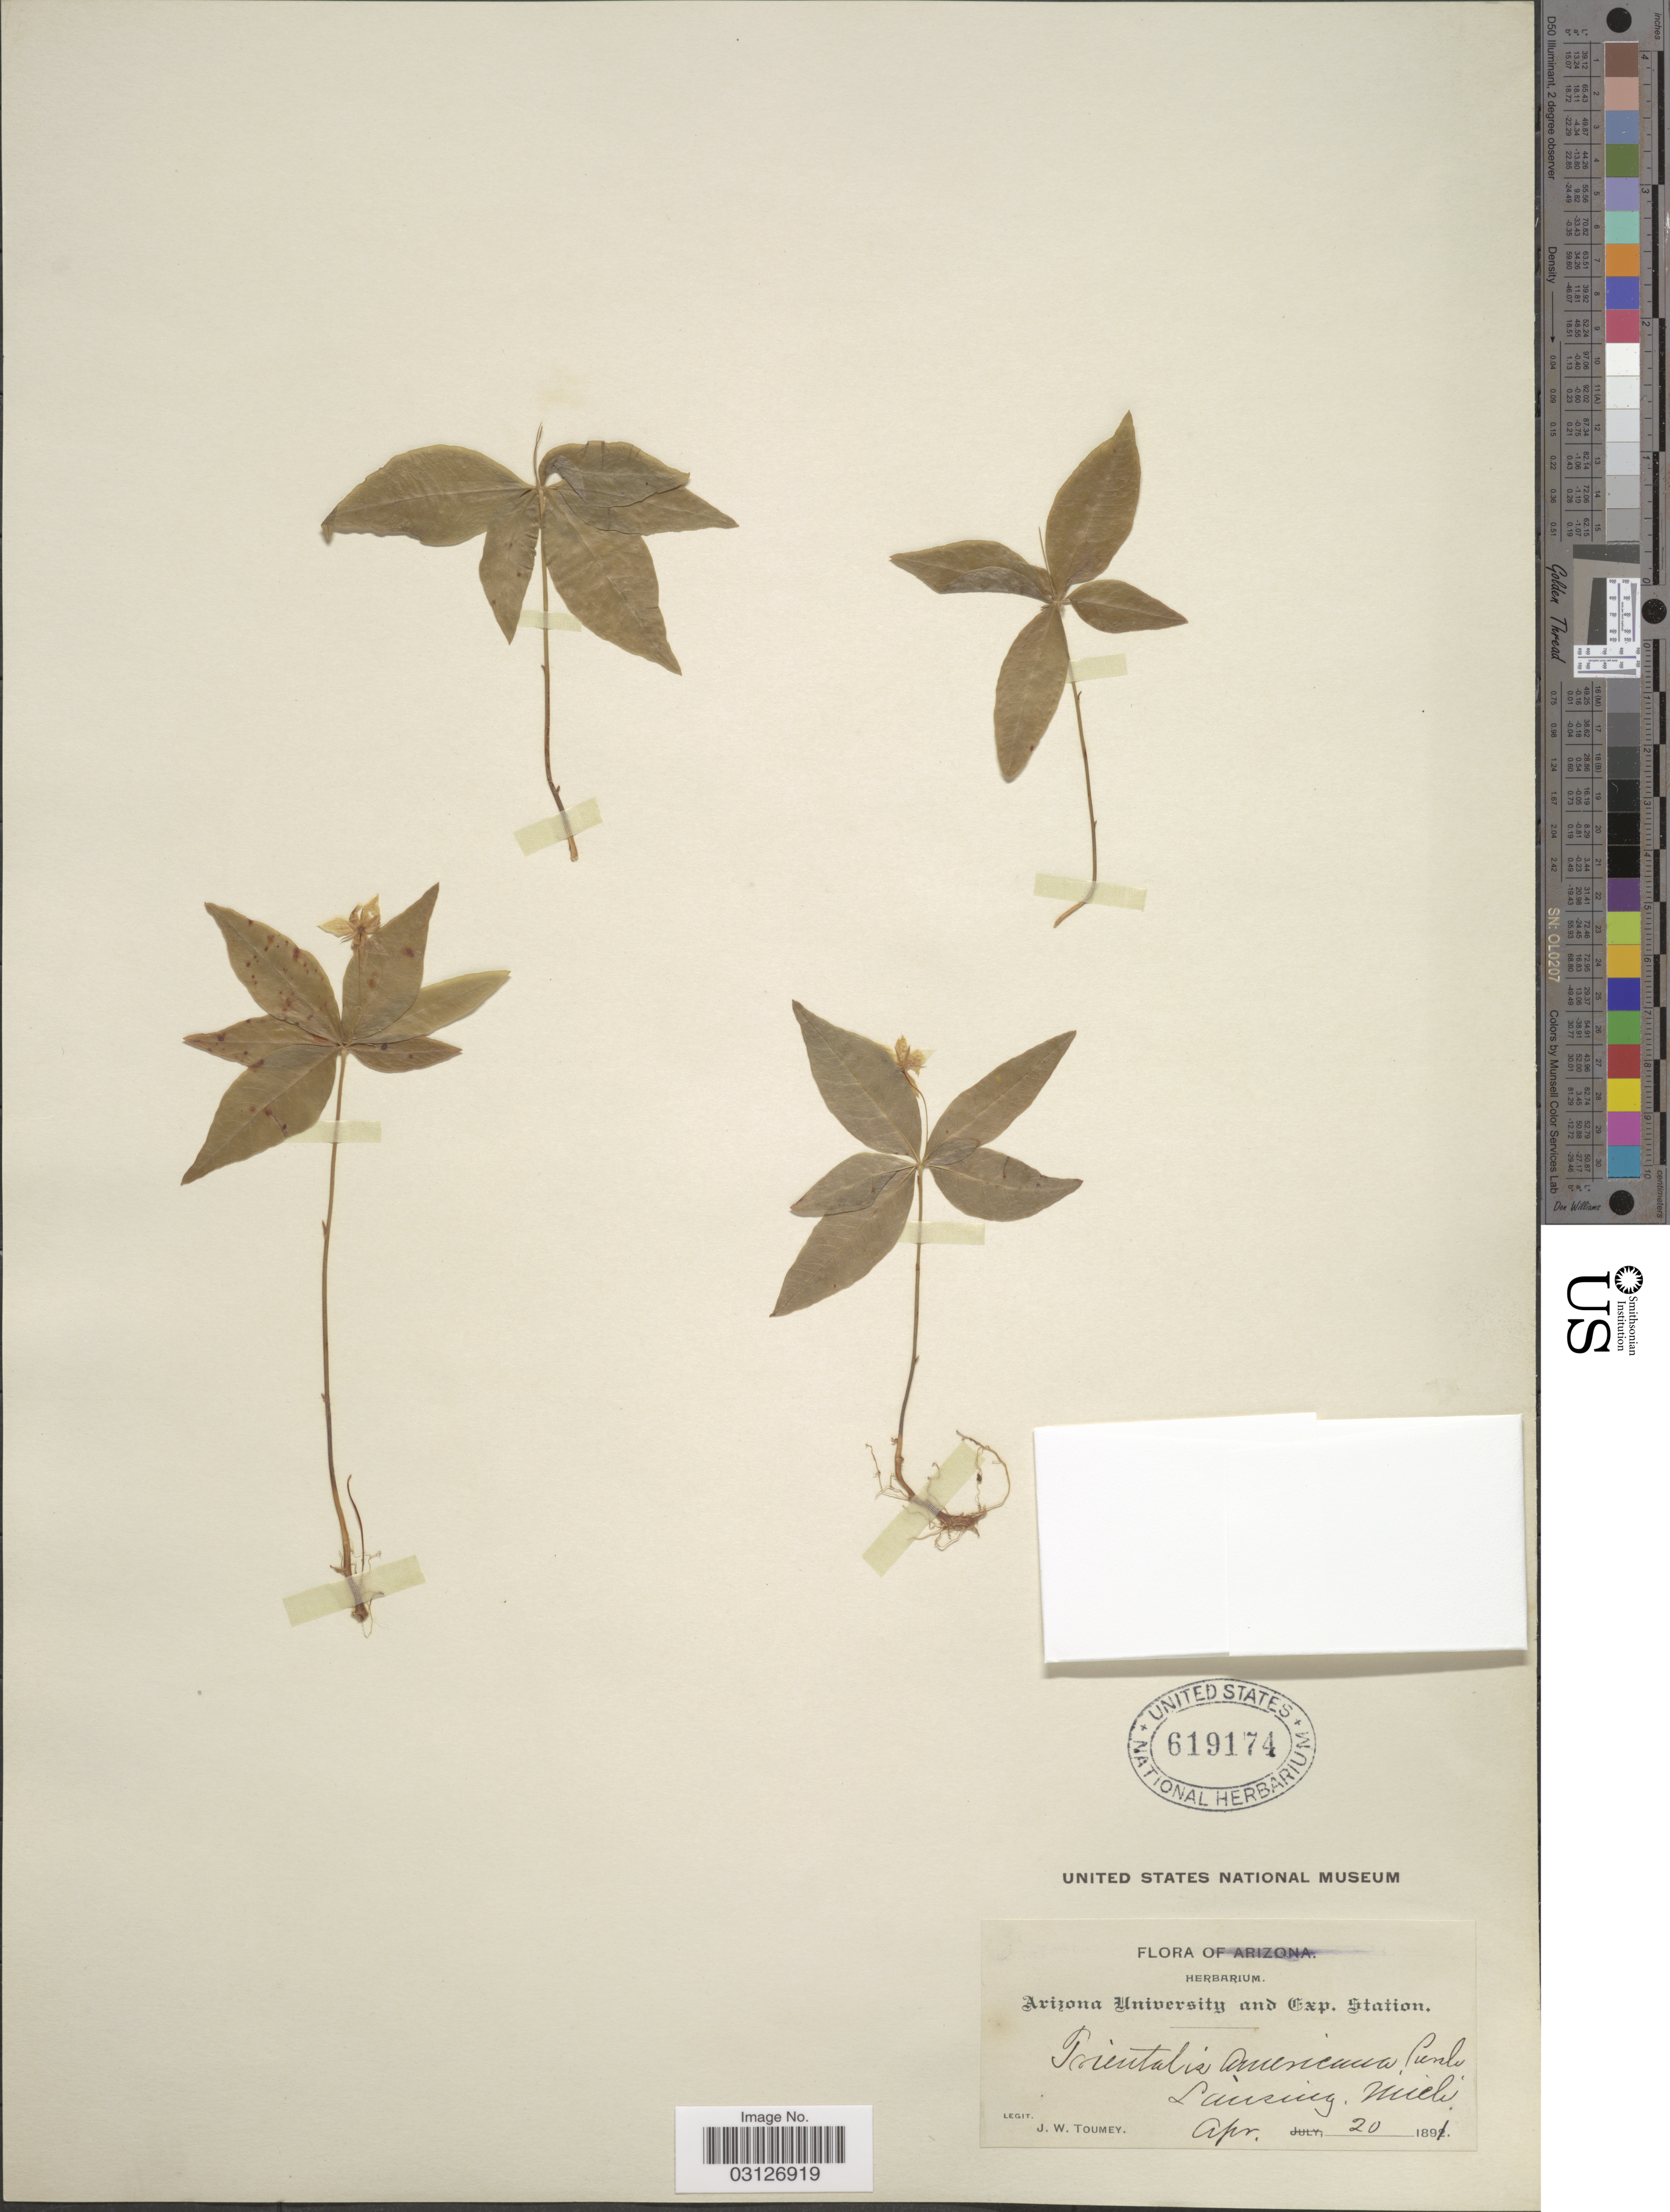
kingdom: Plantae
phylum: Tracheophyta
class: Magnoliopsida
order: Ericales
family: Primulaceae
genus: Trientalis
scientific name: Trientalis americana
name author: Pursh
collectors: J. W. Toumey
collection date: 1891-04-20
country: United States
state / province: Michigan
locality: Lansing. Mich.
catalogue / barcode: US 619174